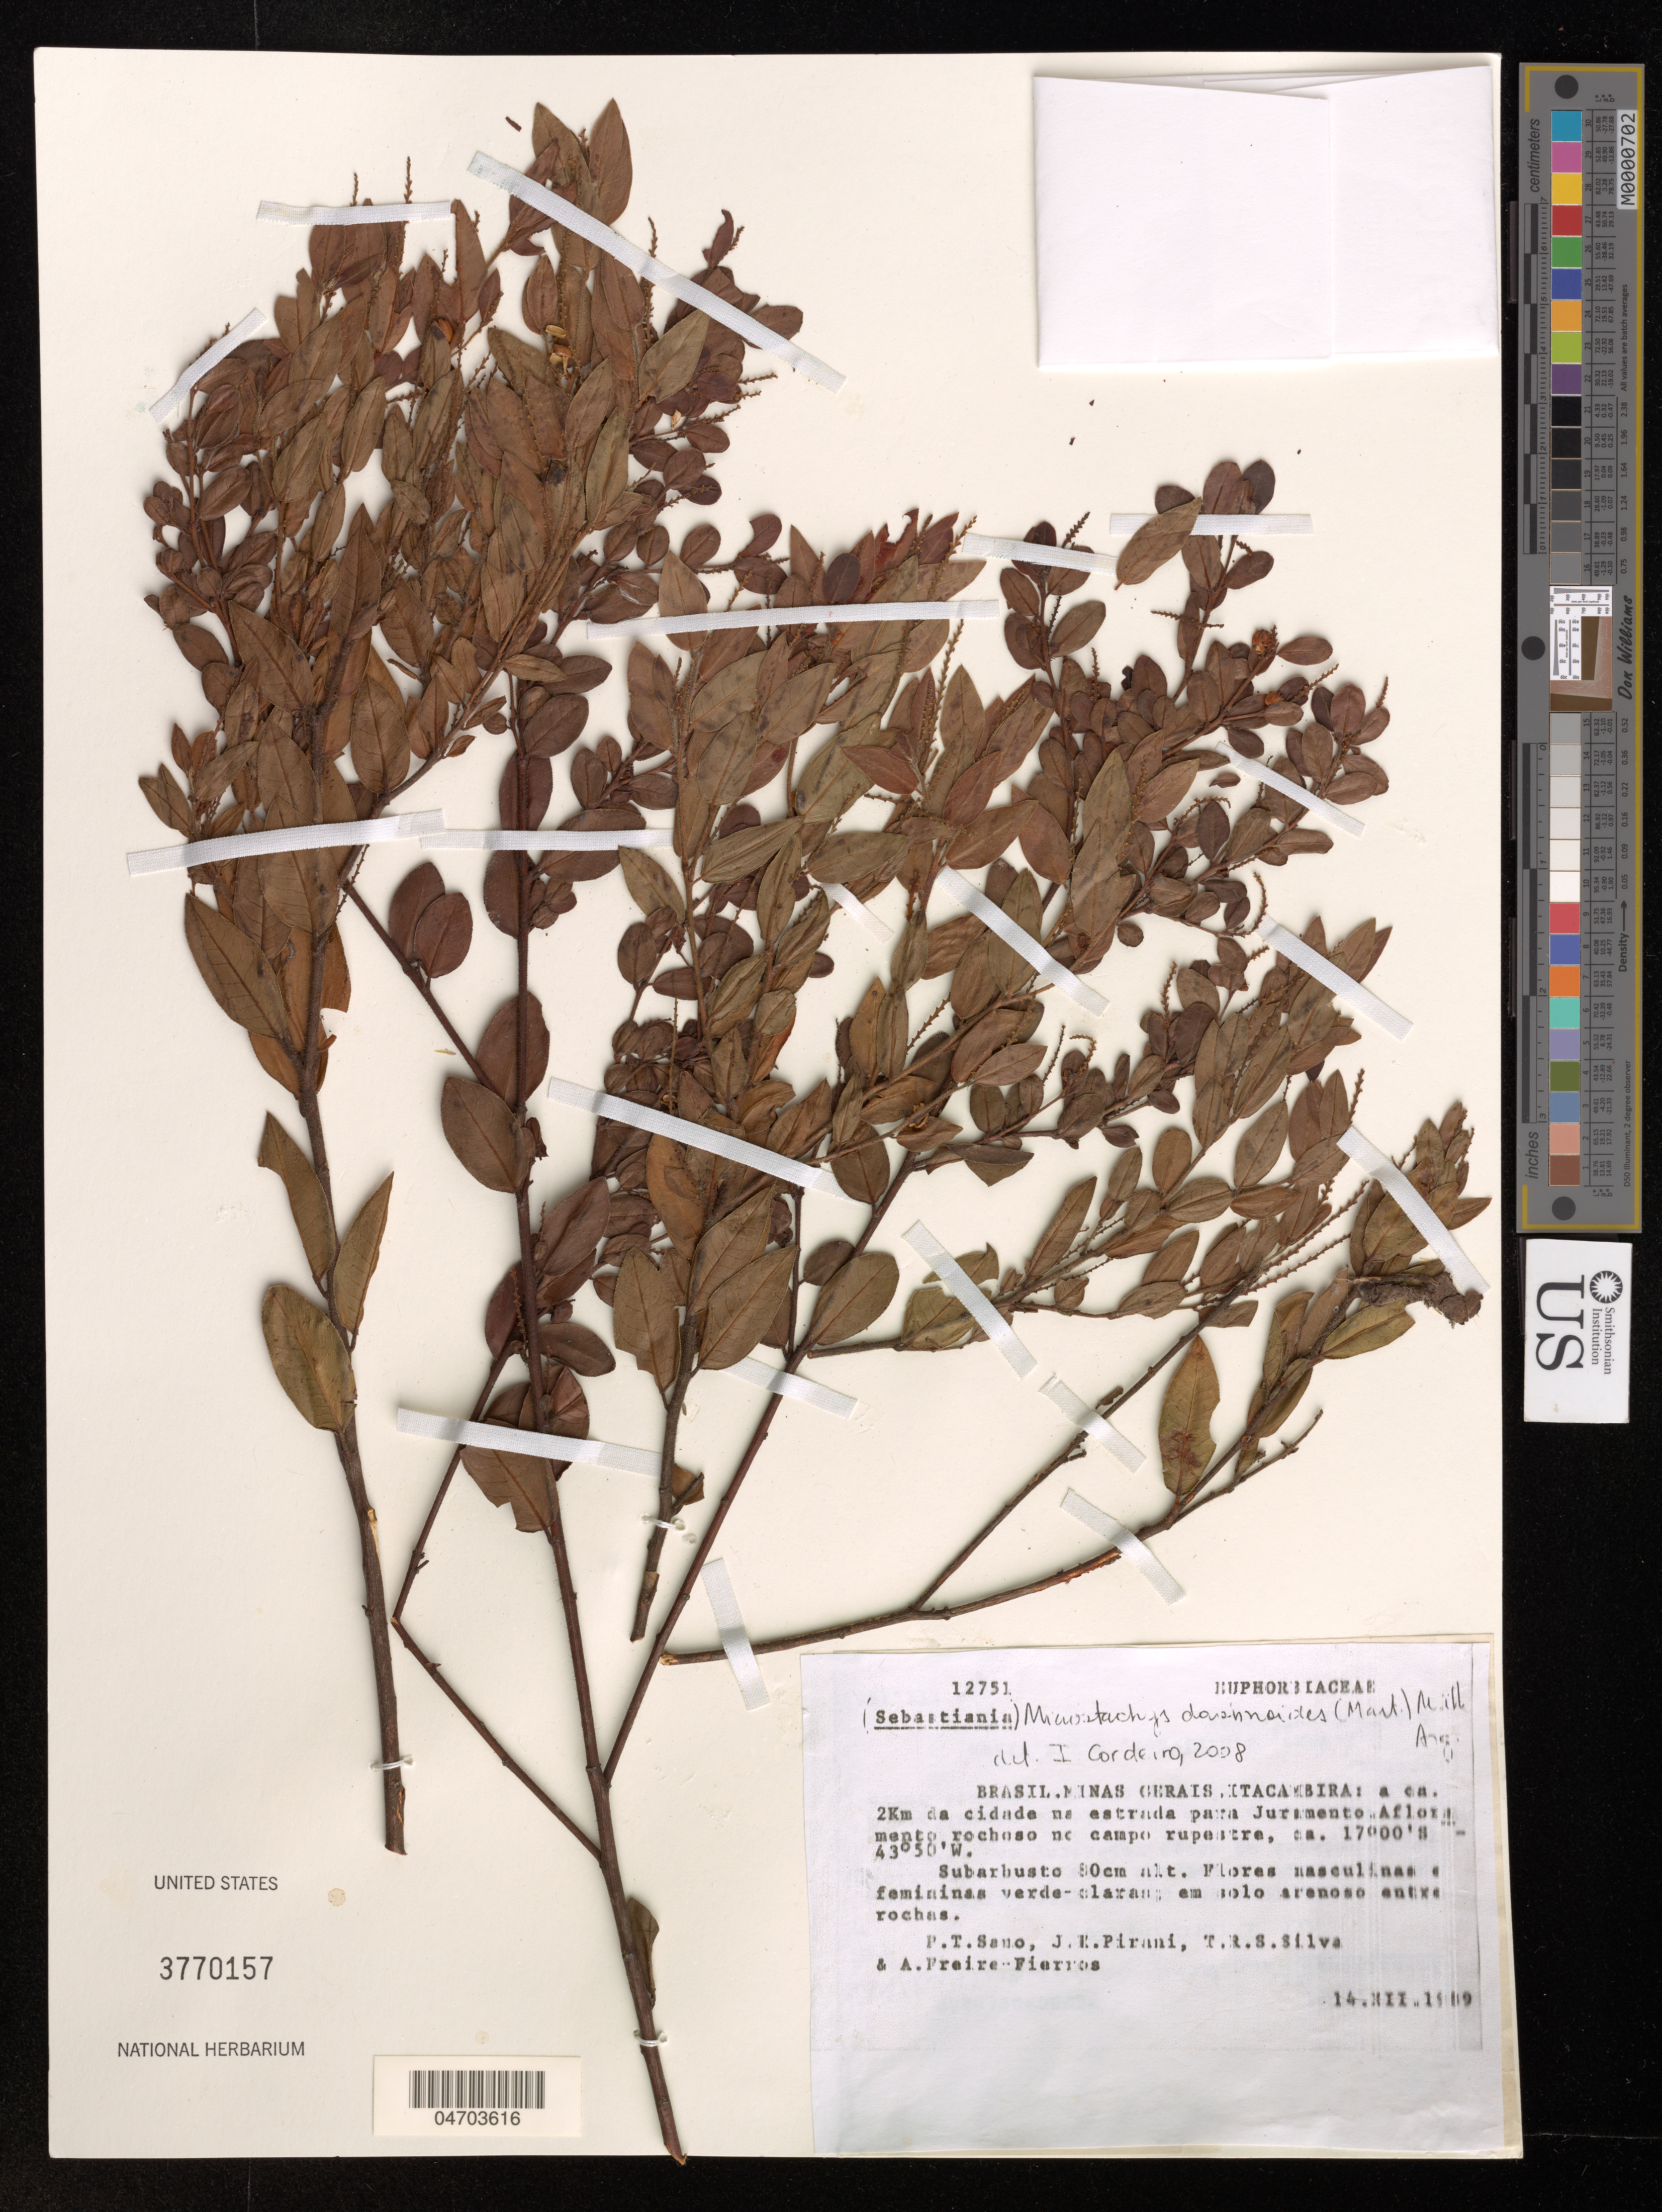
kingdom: Plantae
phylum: Tracheophyta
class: Magnoliopsida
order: Malpighiales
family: Euphorbiaceae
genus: Microstachys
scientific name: Microstachys daphnoides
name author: (Mart.) F. Dietr.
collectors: P. T. Sano, J. Pirani & T. Silva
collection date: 1949-07-14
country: Brazil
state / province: Minas Gerais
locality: Itacambria: a ca. 2Km da cidada na estrada para juramento Aflormento rochoso nos campo rupestre.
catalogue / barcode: US 3770157